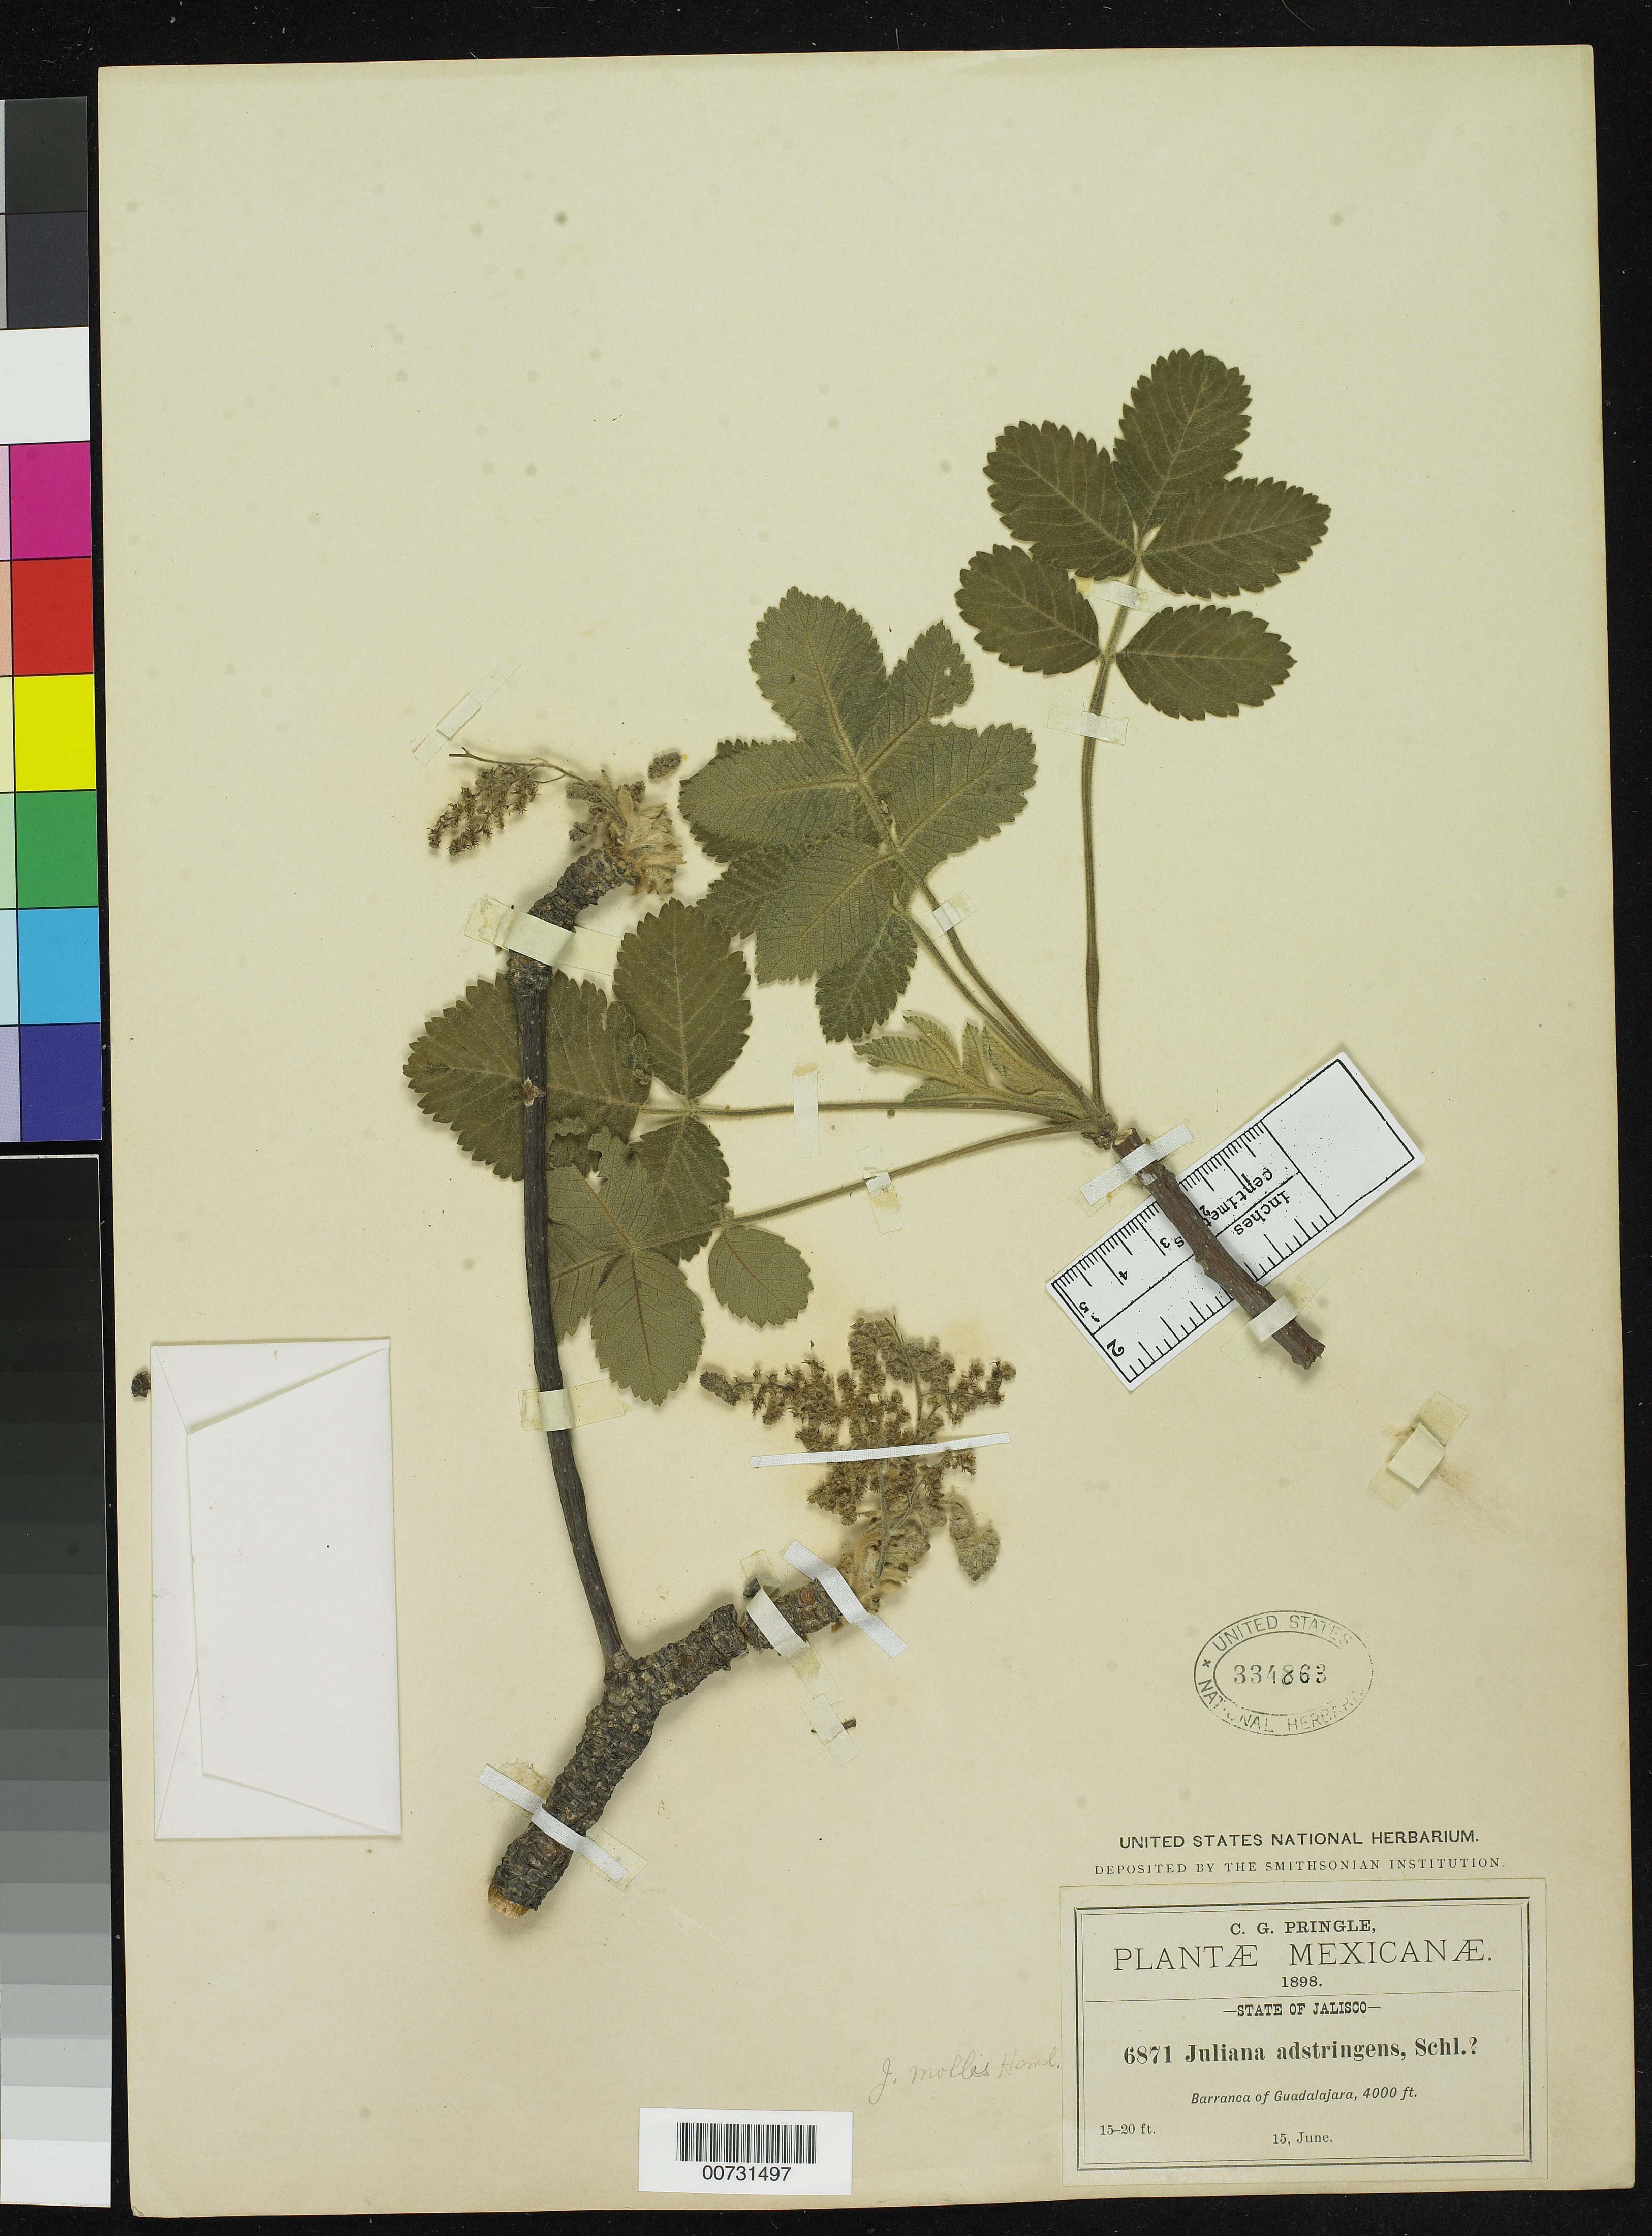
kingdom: Plantae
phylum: Tracheophyta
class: Magnoliopsida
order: Sapindales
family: Anacardiaceae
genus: Juliania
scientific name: Juliania mollis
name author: Hemsl.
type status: Isotype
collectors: C. G. Pringle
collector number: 6871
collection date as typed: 15 Jun 1898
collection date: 1898-06-15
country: Mexico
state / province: Jalisco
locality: Barranca of Guadalajara.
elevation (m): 1219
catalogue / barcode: US 334863